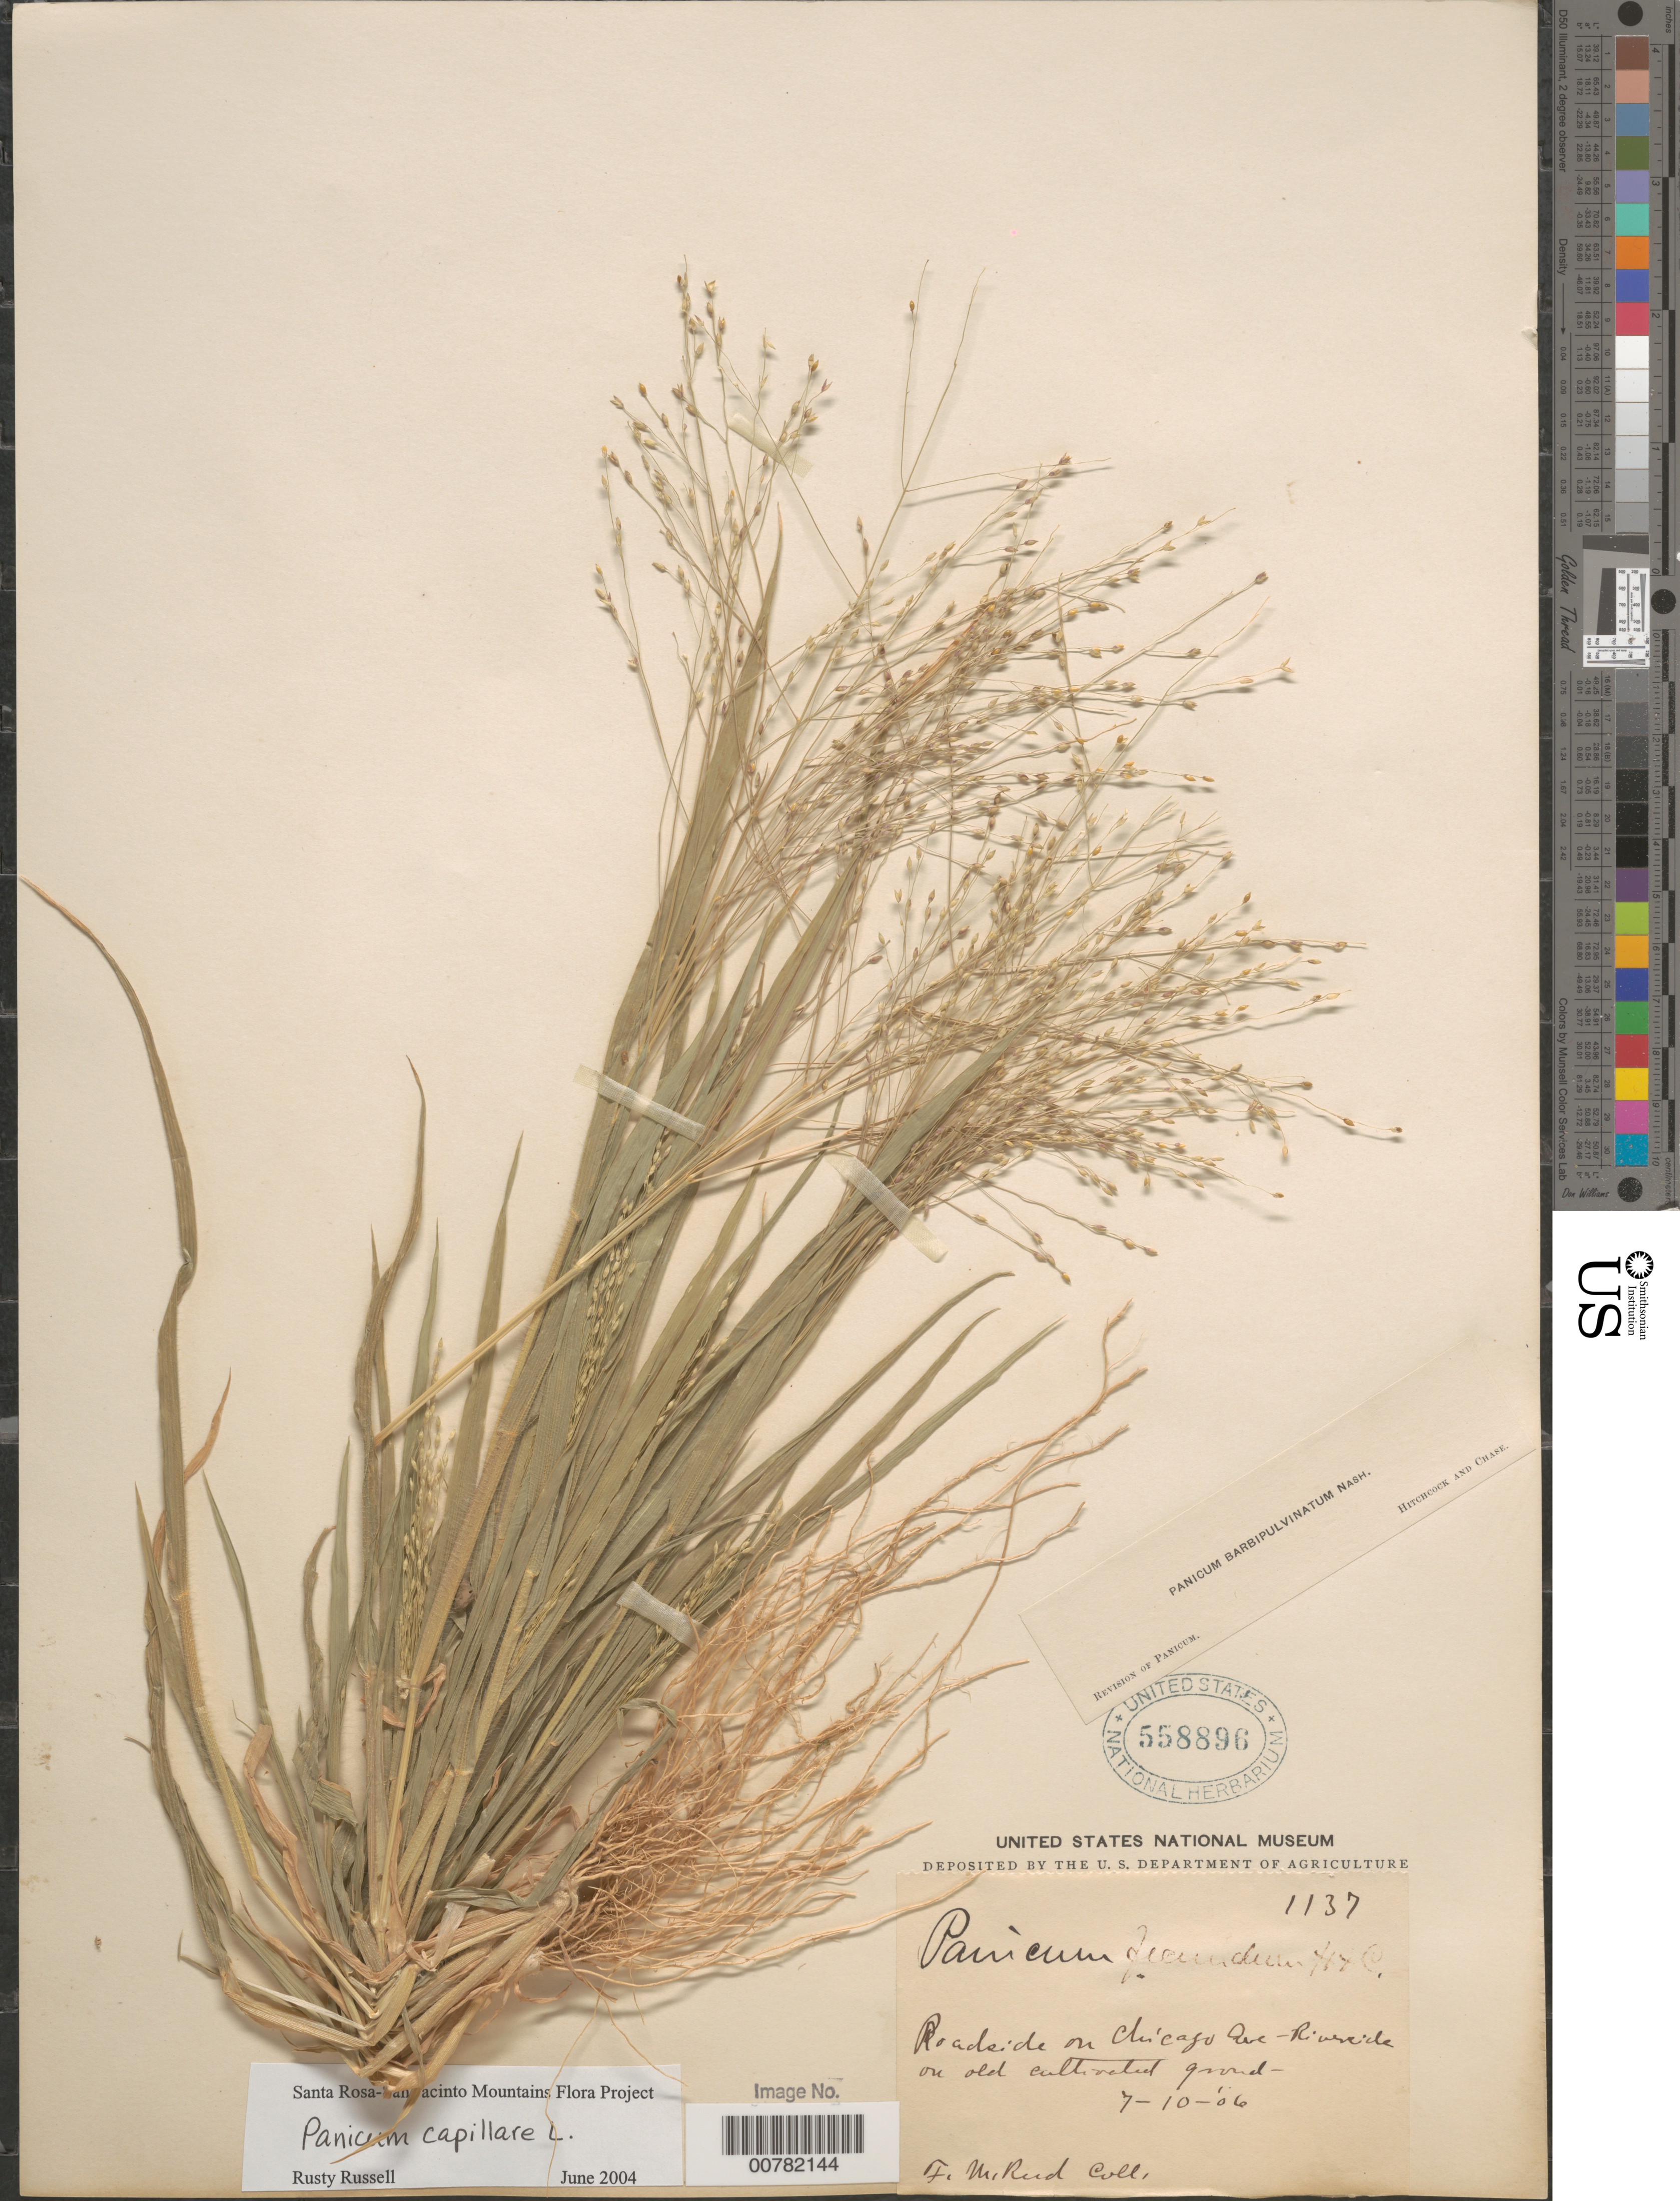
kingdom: Plantae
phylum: Tracheophyta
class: Liliopsida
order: Poales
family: Poaceae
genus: Panicum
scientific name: Panicum capillare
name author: L.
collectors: F. Reed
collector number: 1137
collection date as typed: Transcribed d/m/y: 10/7/6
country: United States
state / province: California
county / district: Riverside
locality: Roadside on Chicago Ave-Riverside on old cultivated ground.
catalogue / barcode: US 558896